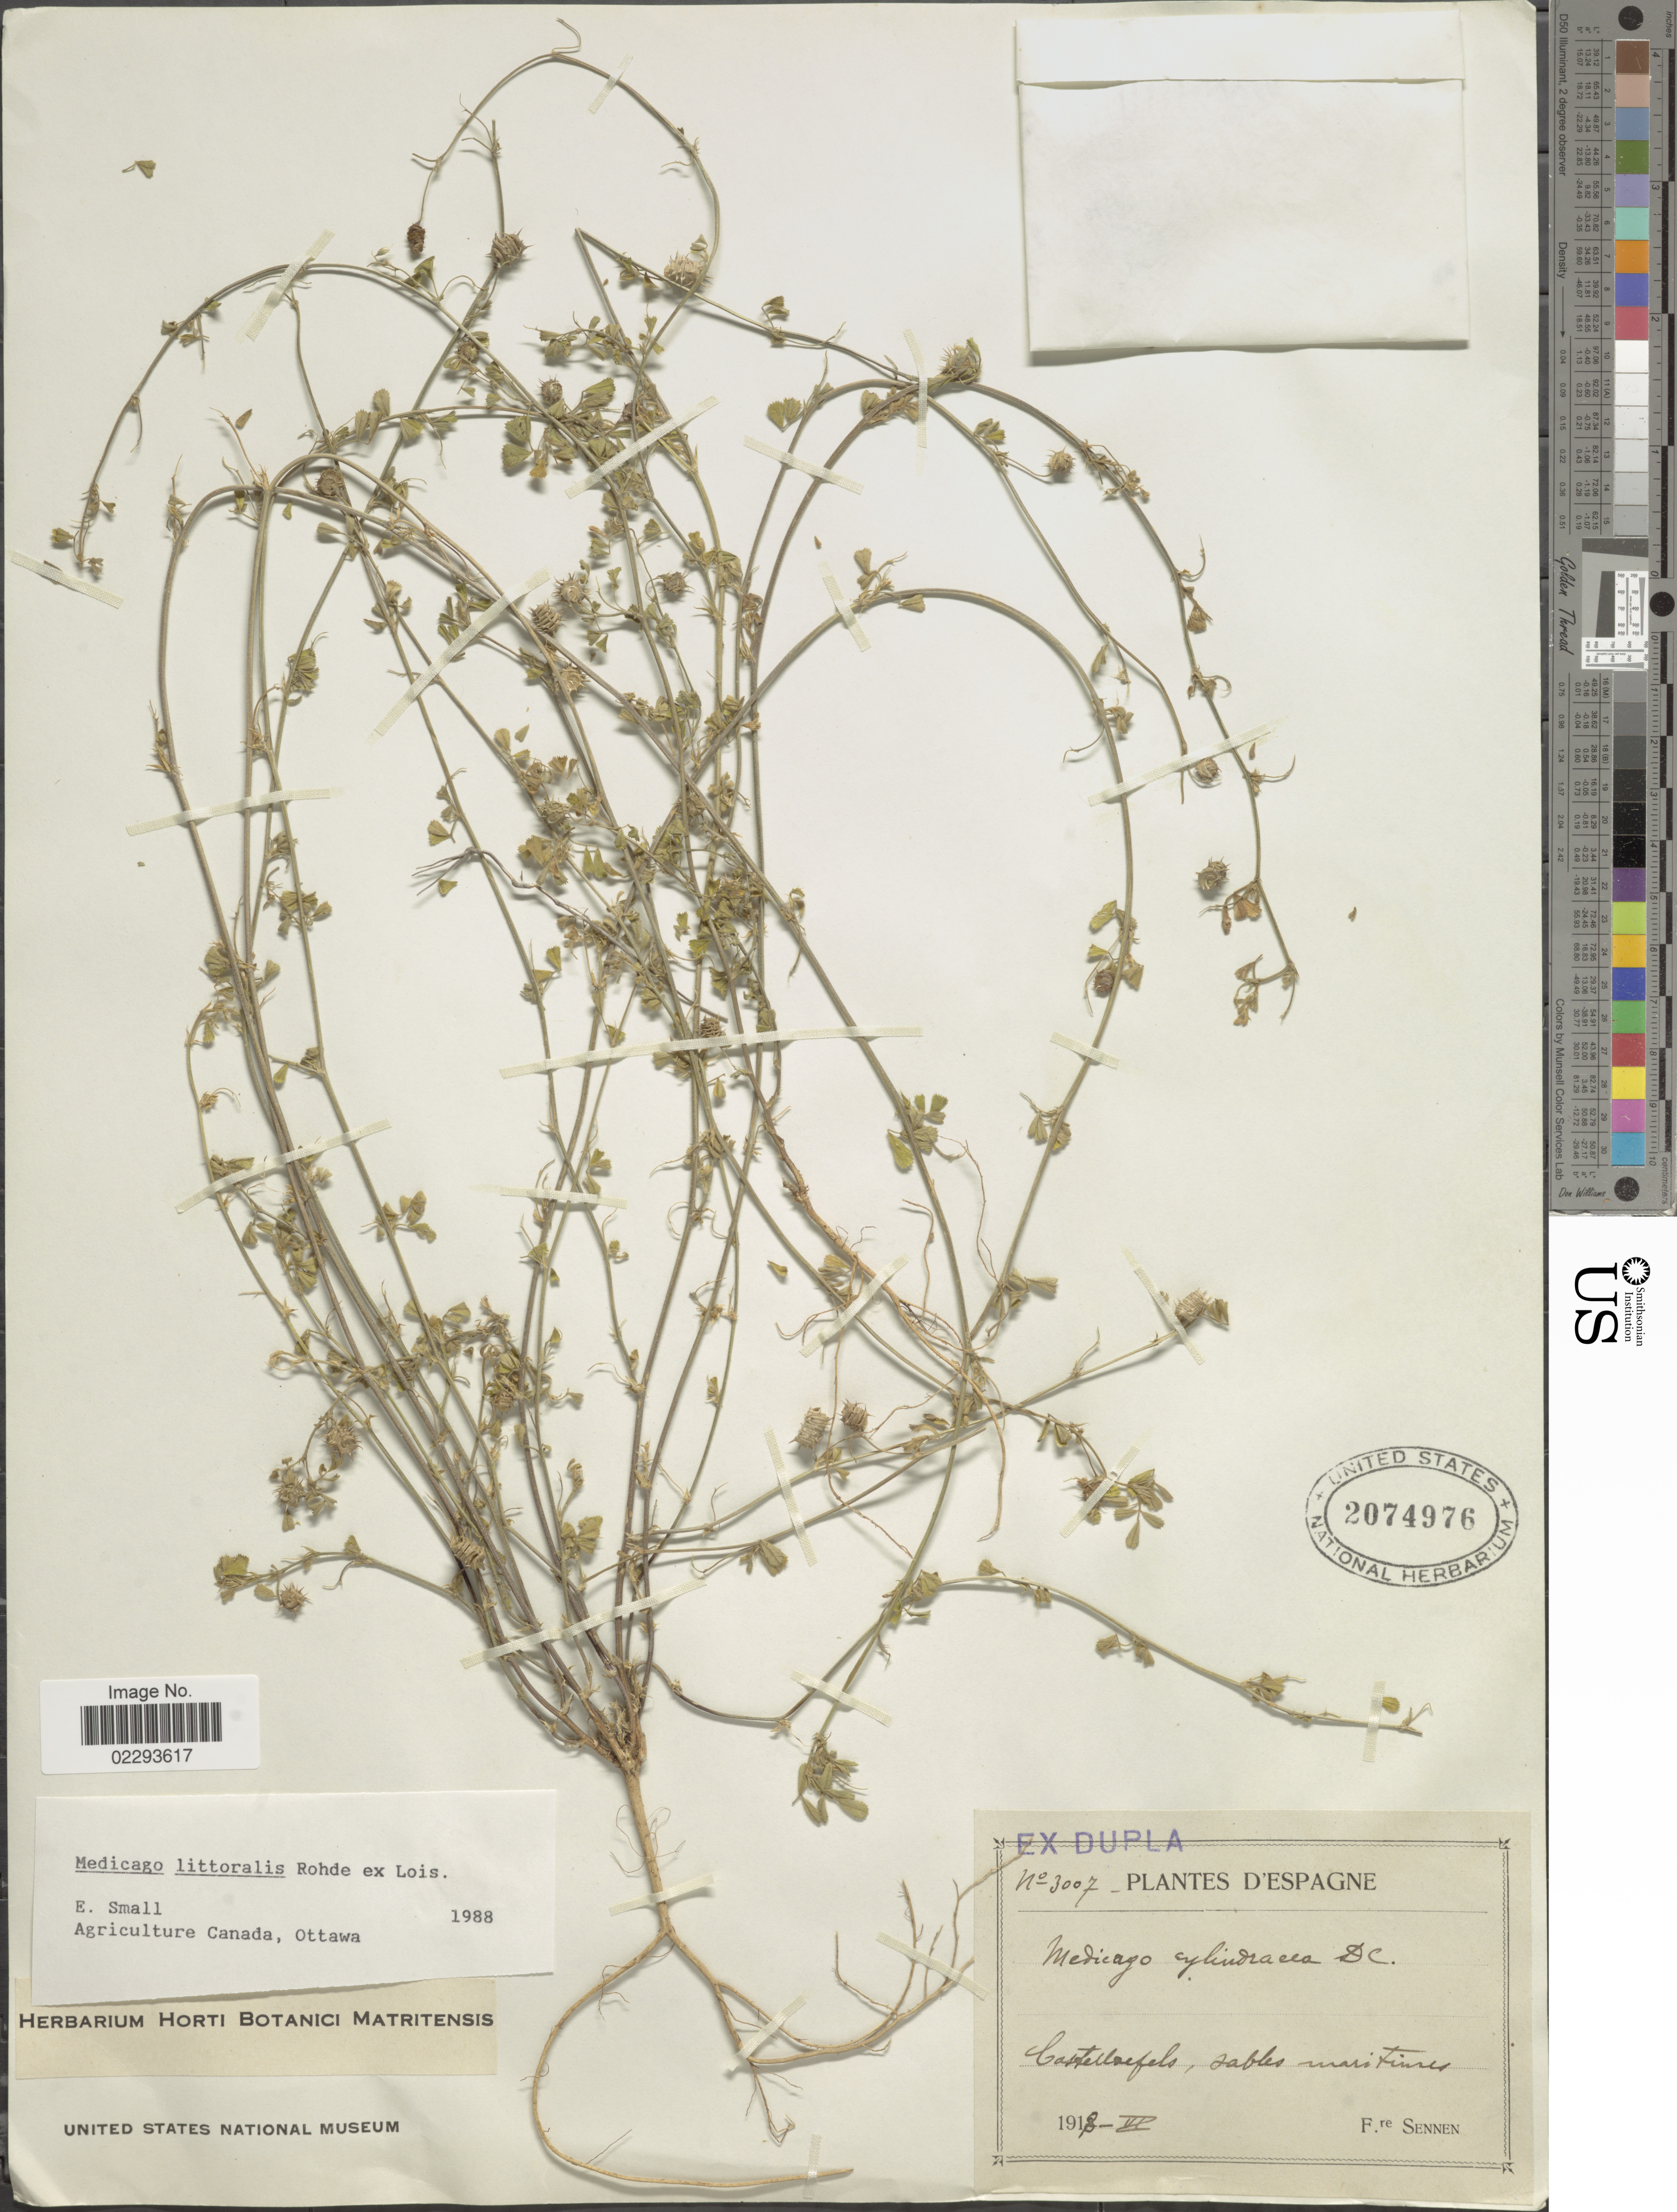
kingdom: Plantae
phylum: Tracheophyta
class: Magnoliopsida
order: Fabales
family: Fabaceae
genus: Medicago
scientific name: Medicago littoralis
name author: Loisel.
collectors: E. Sennen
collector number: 3007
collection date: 1919-05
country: Spain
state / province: Catalunya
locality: D'espagne, Castelldefels, sables maritines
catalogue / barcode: US 2074976